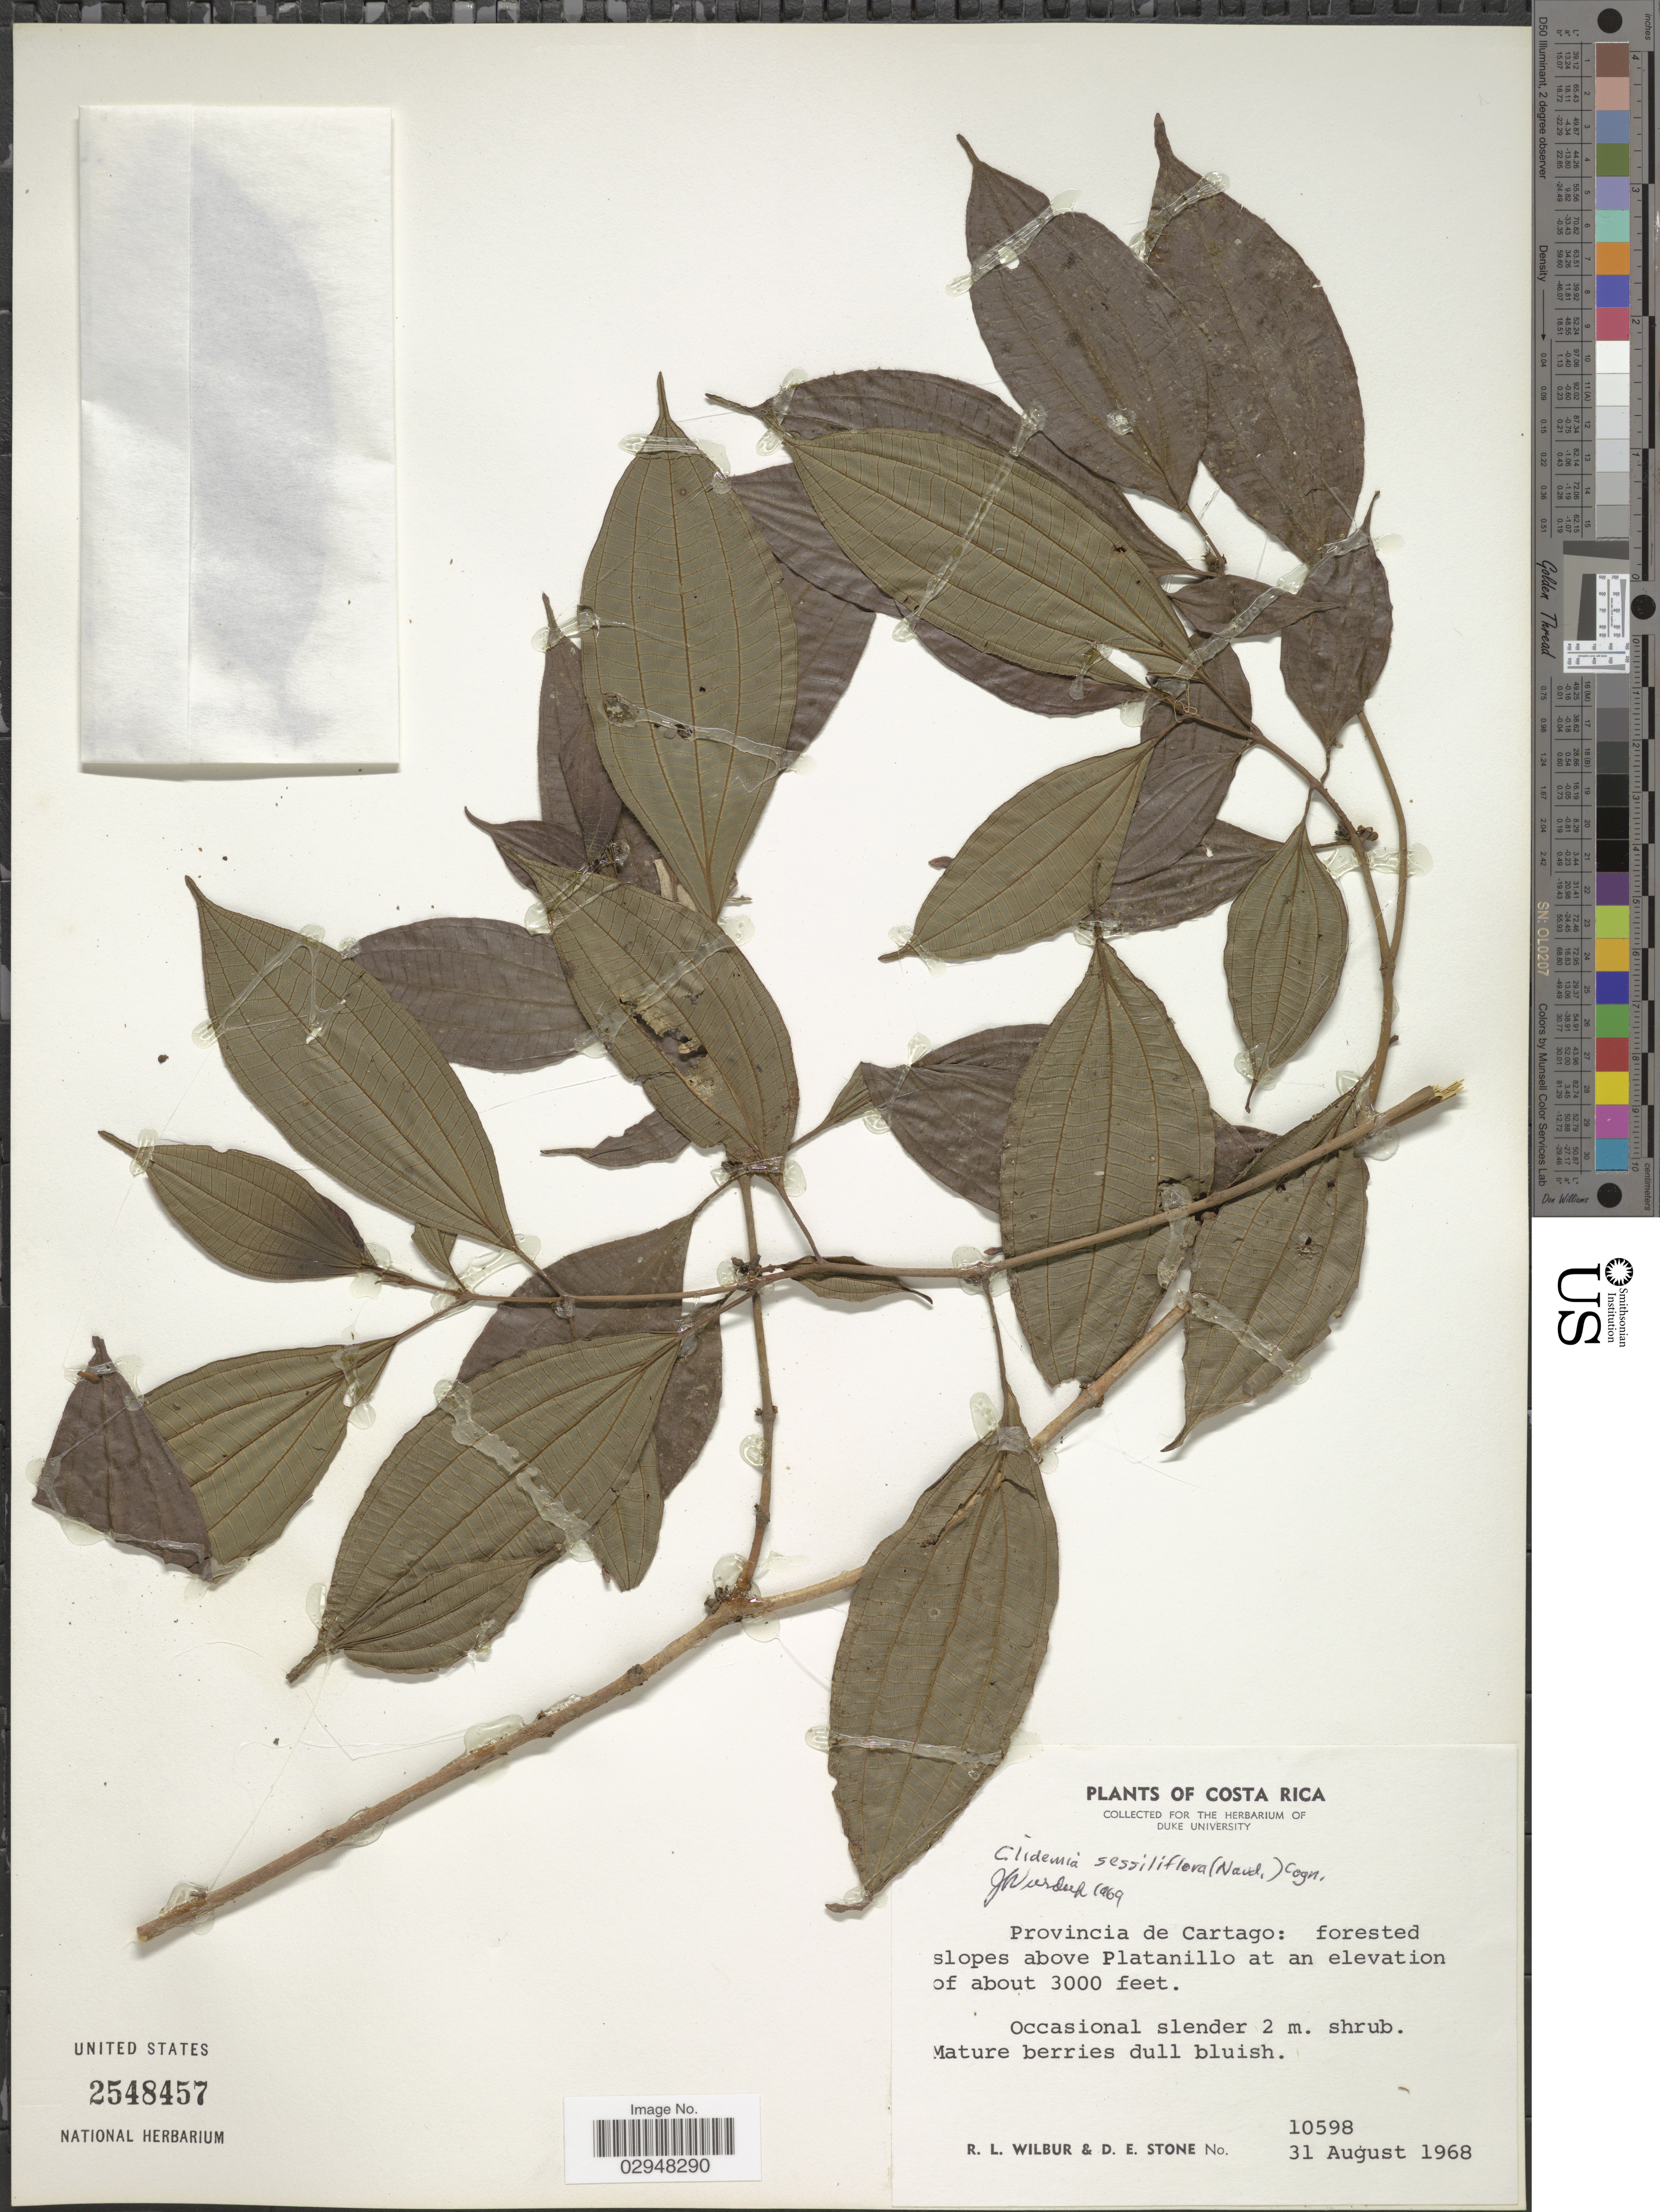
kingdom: Plantae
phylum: Tracheophyta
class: Magnoliopsida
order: Myrtales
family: Melastomataceae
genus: Clidemia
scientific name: Clidemia sessiliflora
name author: (Naudin) Cogn.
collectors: R. L. Wilbur & D. E. Stone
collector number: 10598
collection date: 1968-08-31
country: Costa Rica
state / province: Cartago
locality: Forested slopes above Platanillo.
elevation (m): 914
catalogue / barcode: US 2548457